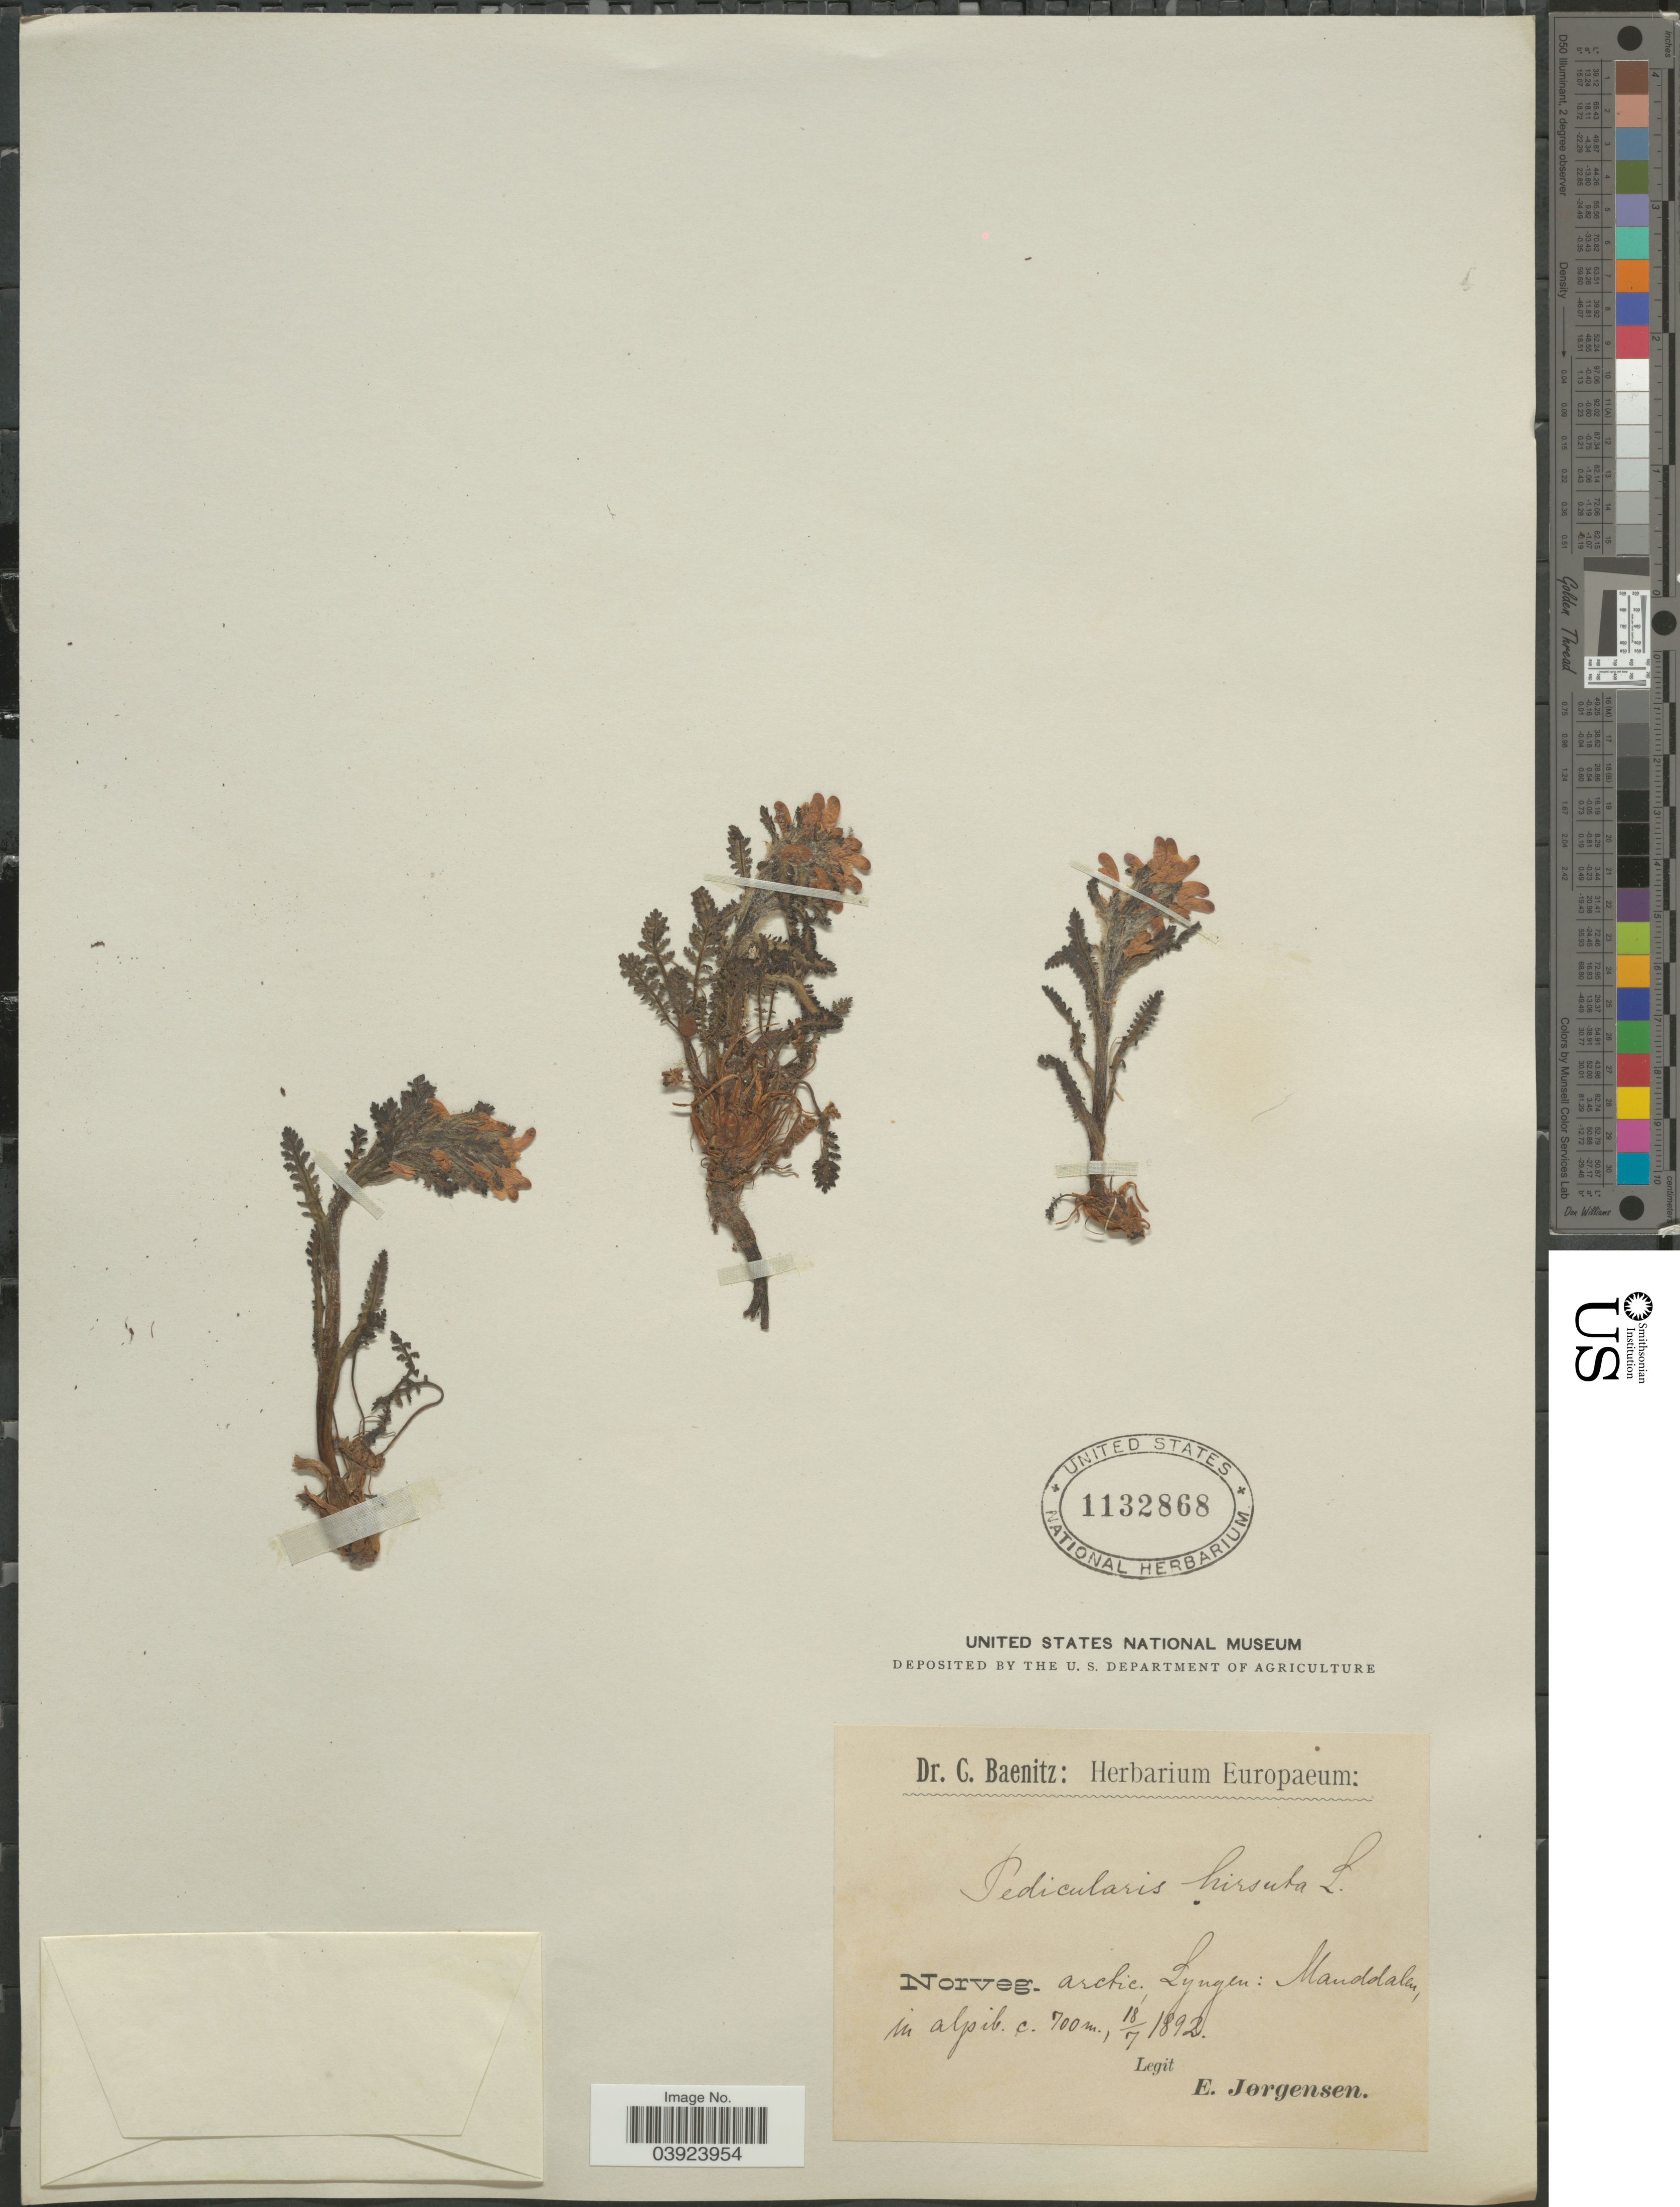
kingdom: Plantae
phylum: Tracheophyta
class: Magnoliopsida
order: Lamiales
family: Orobanchaceae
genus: Pedicularis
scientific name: Pedicularis hirsuta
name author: L.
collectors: E. H. Jørgensen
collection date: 1892-07-18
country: Norway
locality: Norveg. arctic, Lyngen: Manddalen, in alpib.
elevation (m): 700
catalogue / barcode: US 1132868